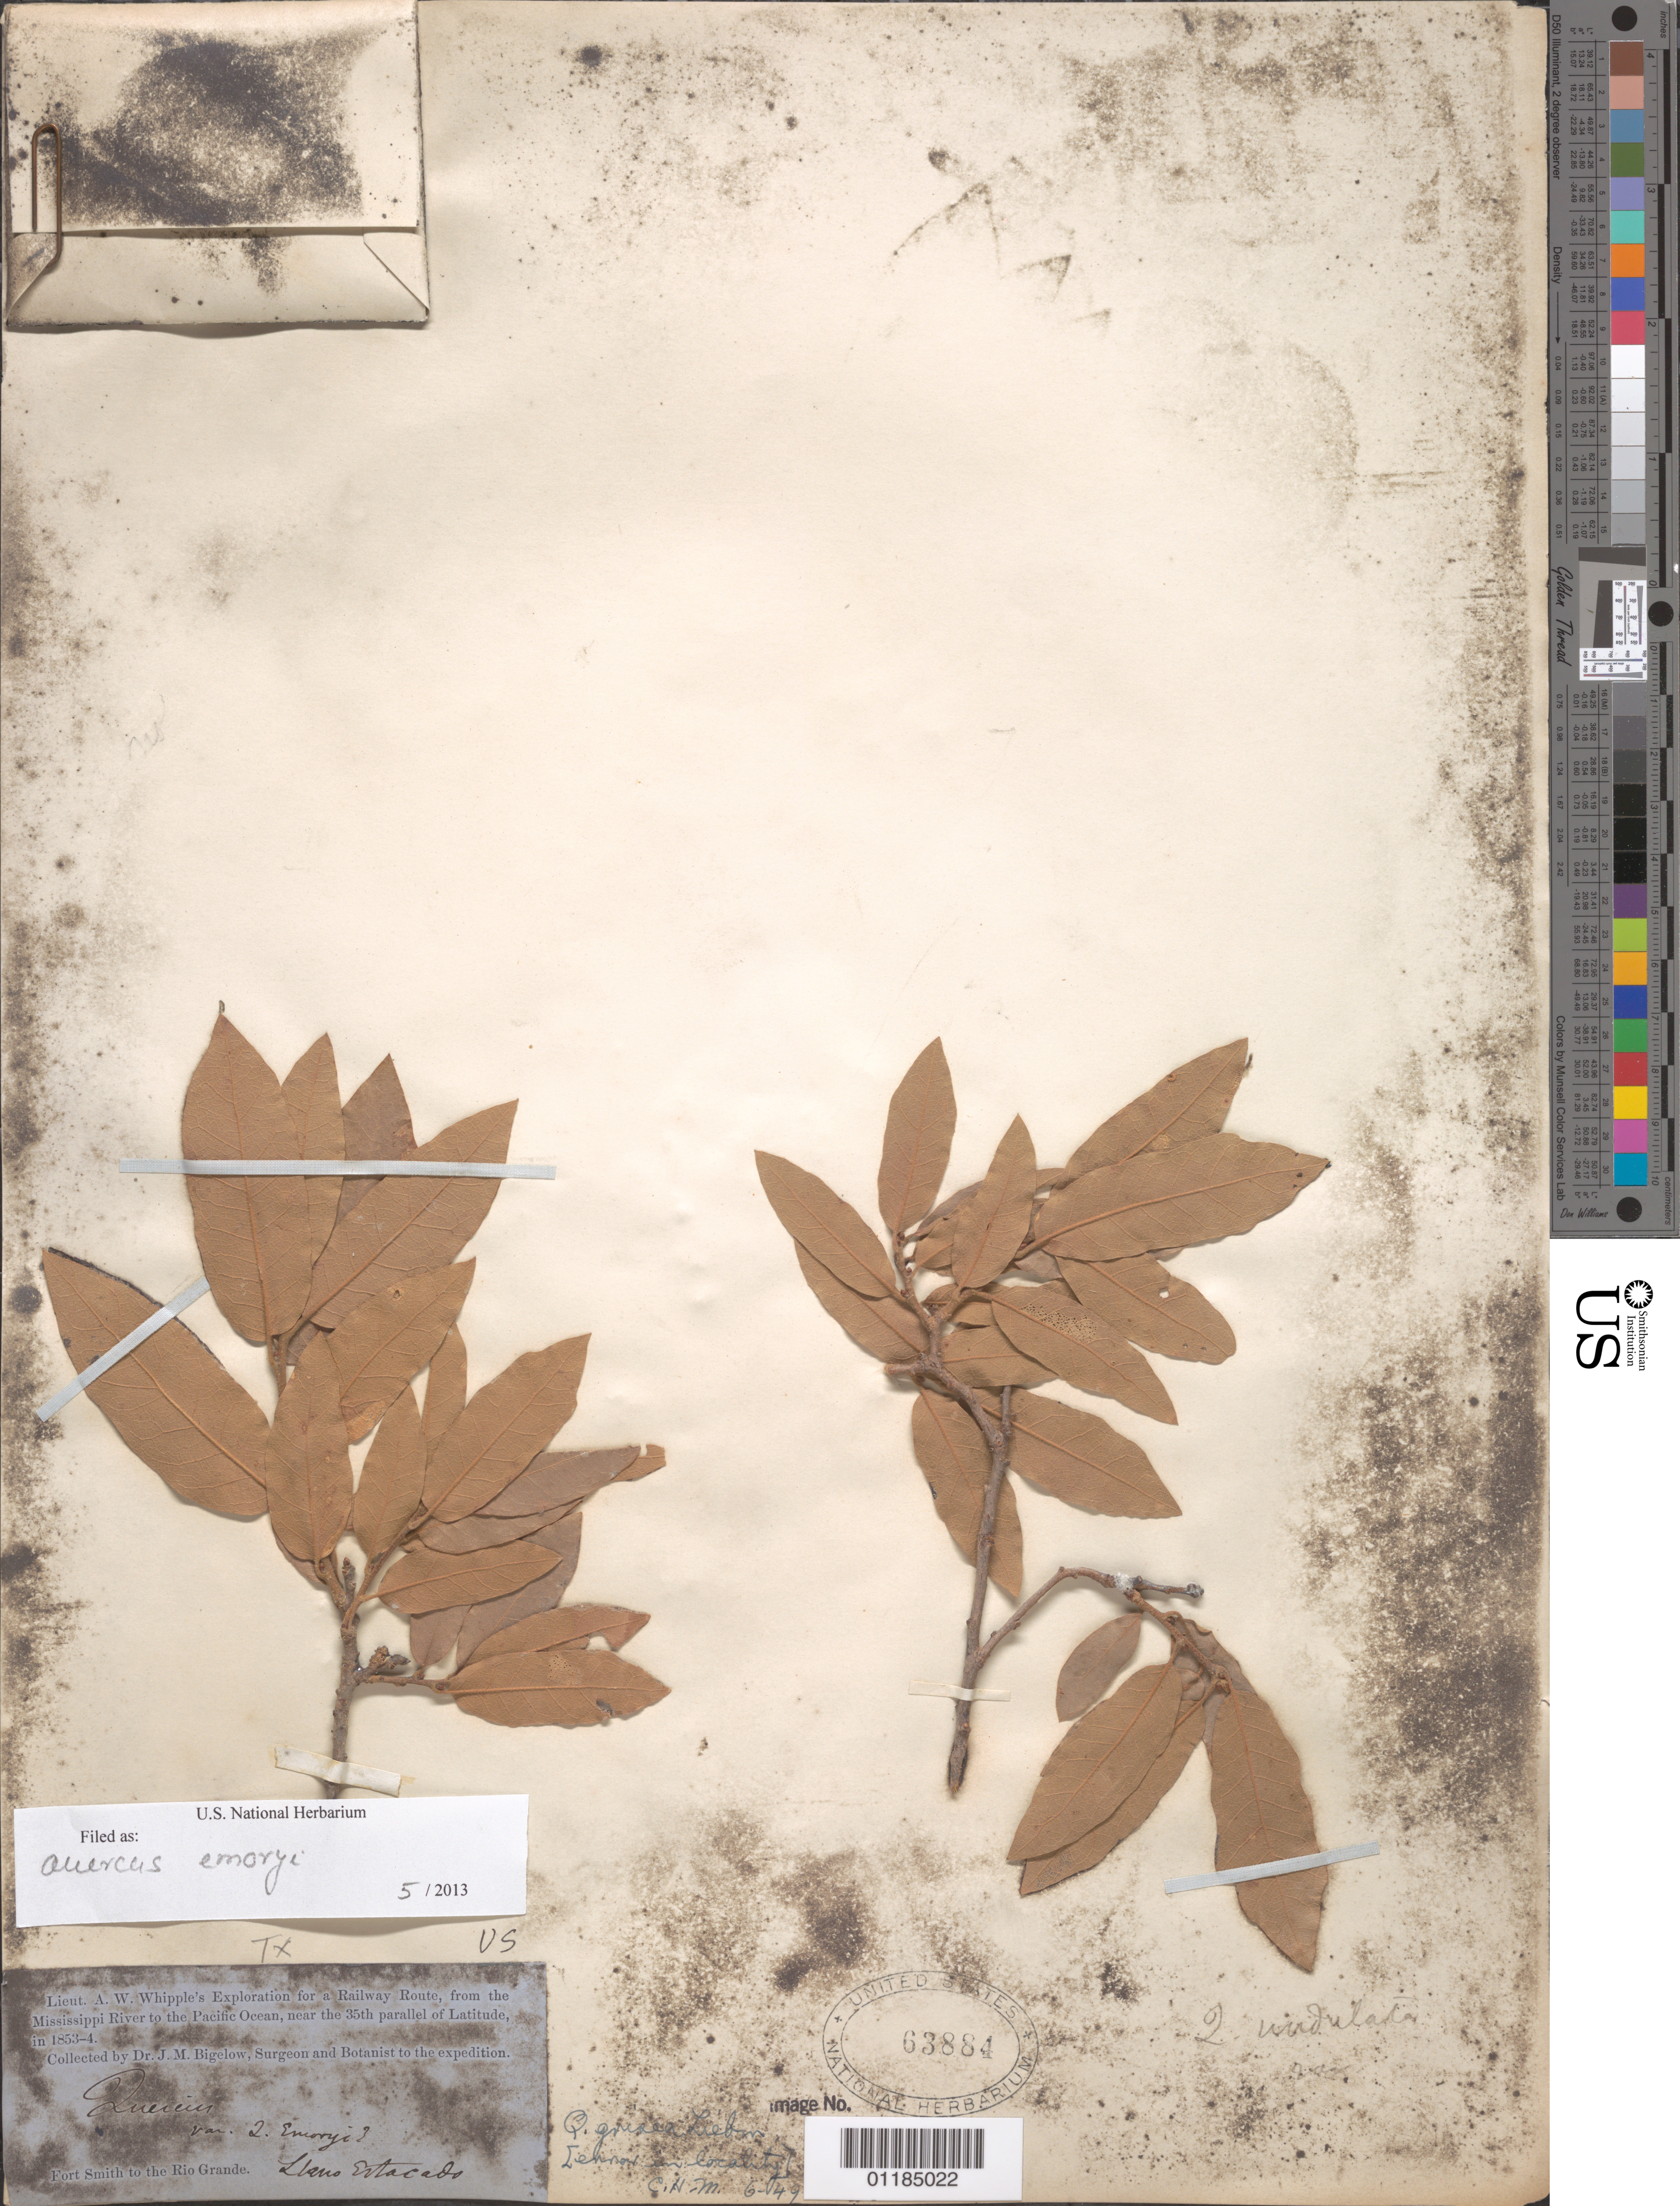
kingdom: Plantae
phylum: Tracheophyta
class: Magnoliopsida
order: Fagales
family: Fagaceae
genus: Quercus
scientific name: Quercus emoryi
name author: Torr. in Emory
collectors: J. M. Bigelow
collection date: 1853/1854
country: United States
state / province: Texas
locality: Fort Smith to the Rio Grande. Llano Estacado.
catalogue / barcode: US 63884